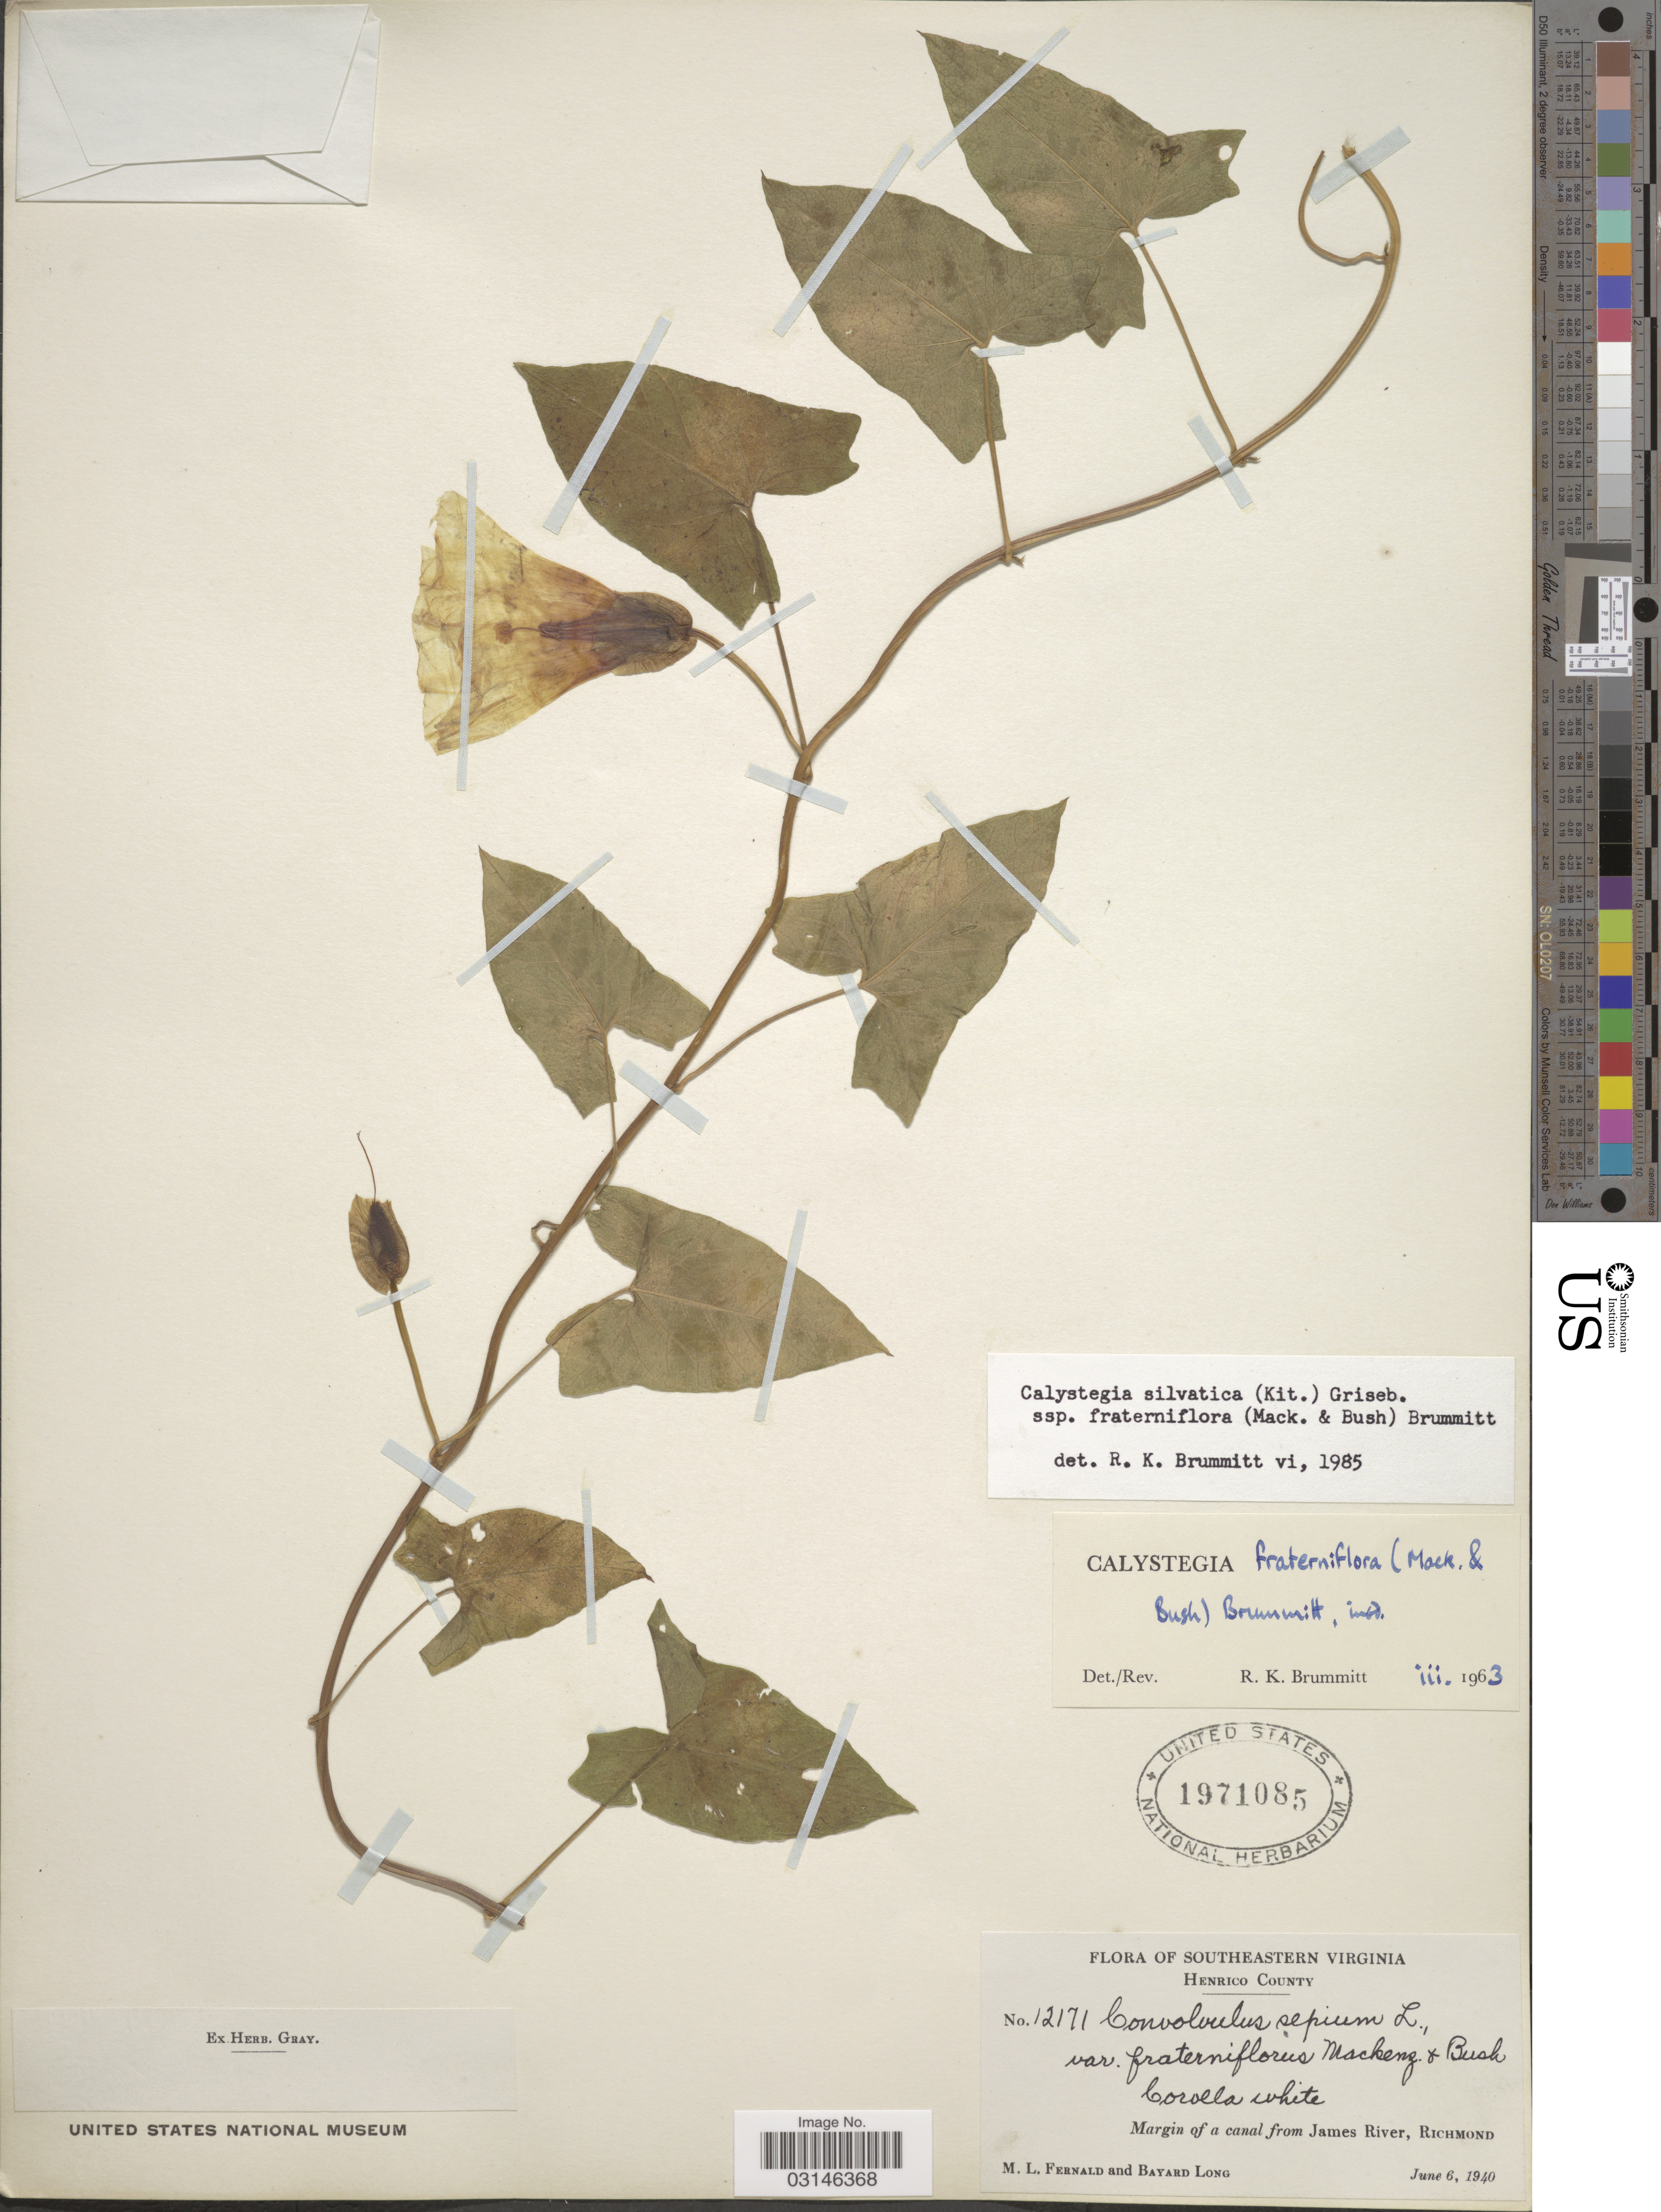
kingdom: Plantae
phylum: Tracheophyta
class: Magnoliopsida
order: Solanales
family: Convolvulaceae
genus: Calystegia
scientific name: Calystegia silvatica subsp. fraterniflora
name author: (Mack. & Bush) Brummitt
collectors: M. L. Fernald & B. Long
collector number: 12171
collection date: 1940-06-06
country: United States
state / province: Virginia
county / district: Henrico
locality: Southeastern Virginia, Henrico County, Margin of a canal from James River, Richmond.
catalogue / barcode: US 1971085